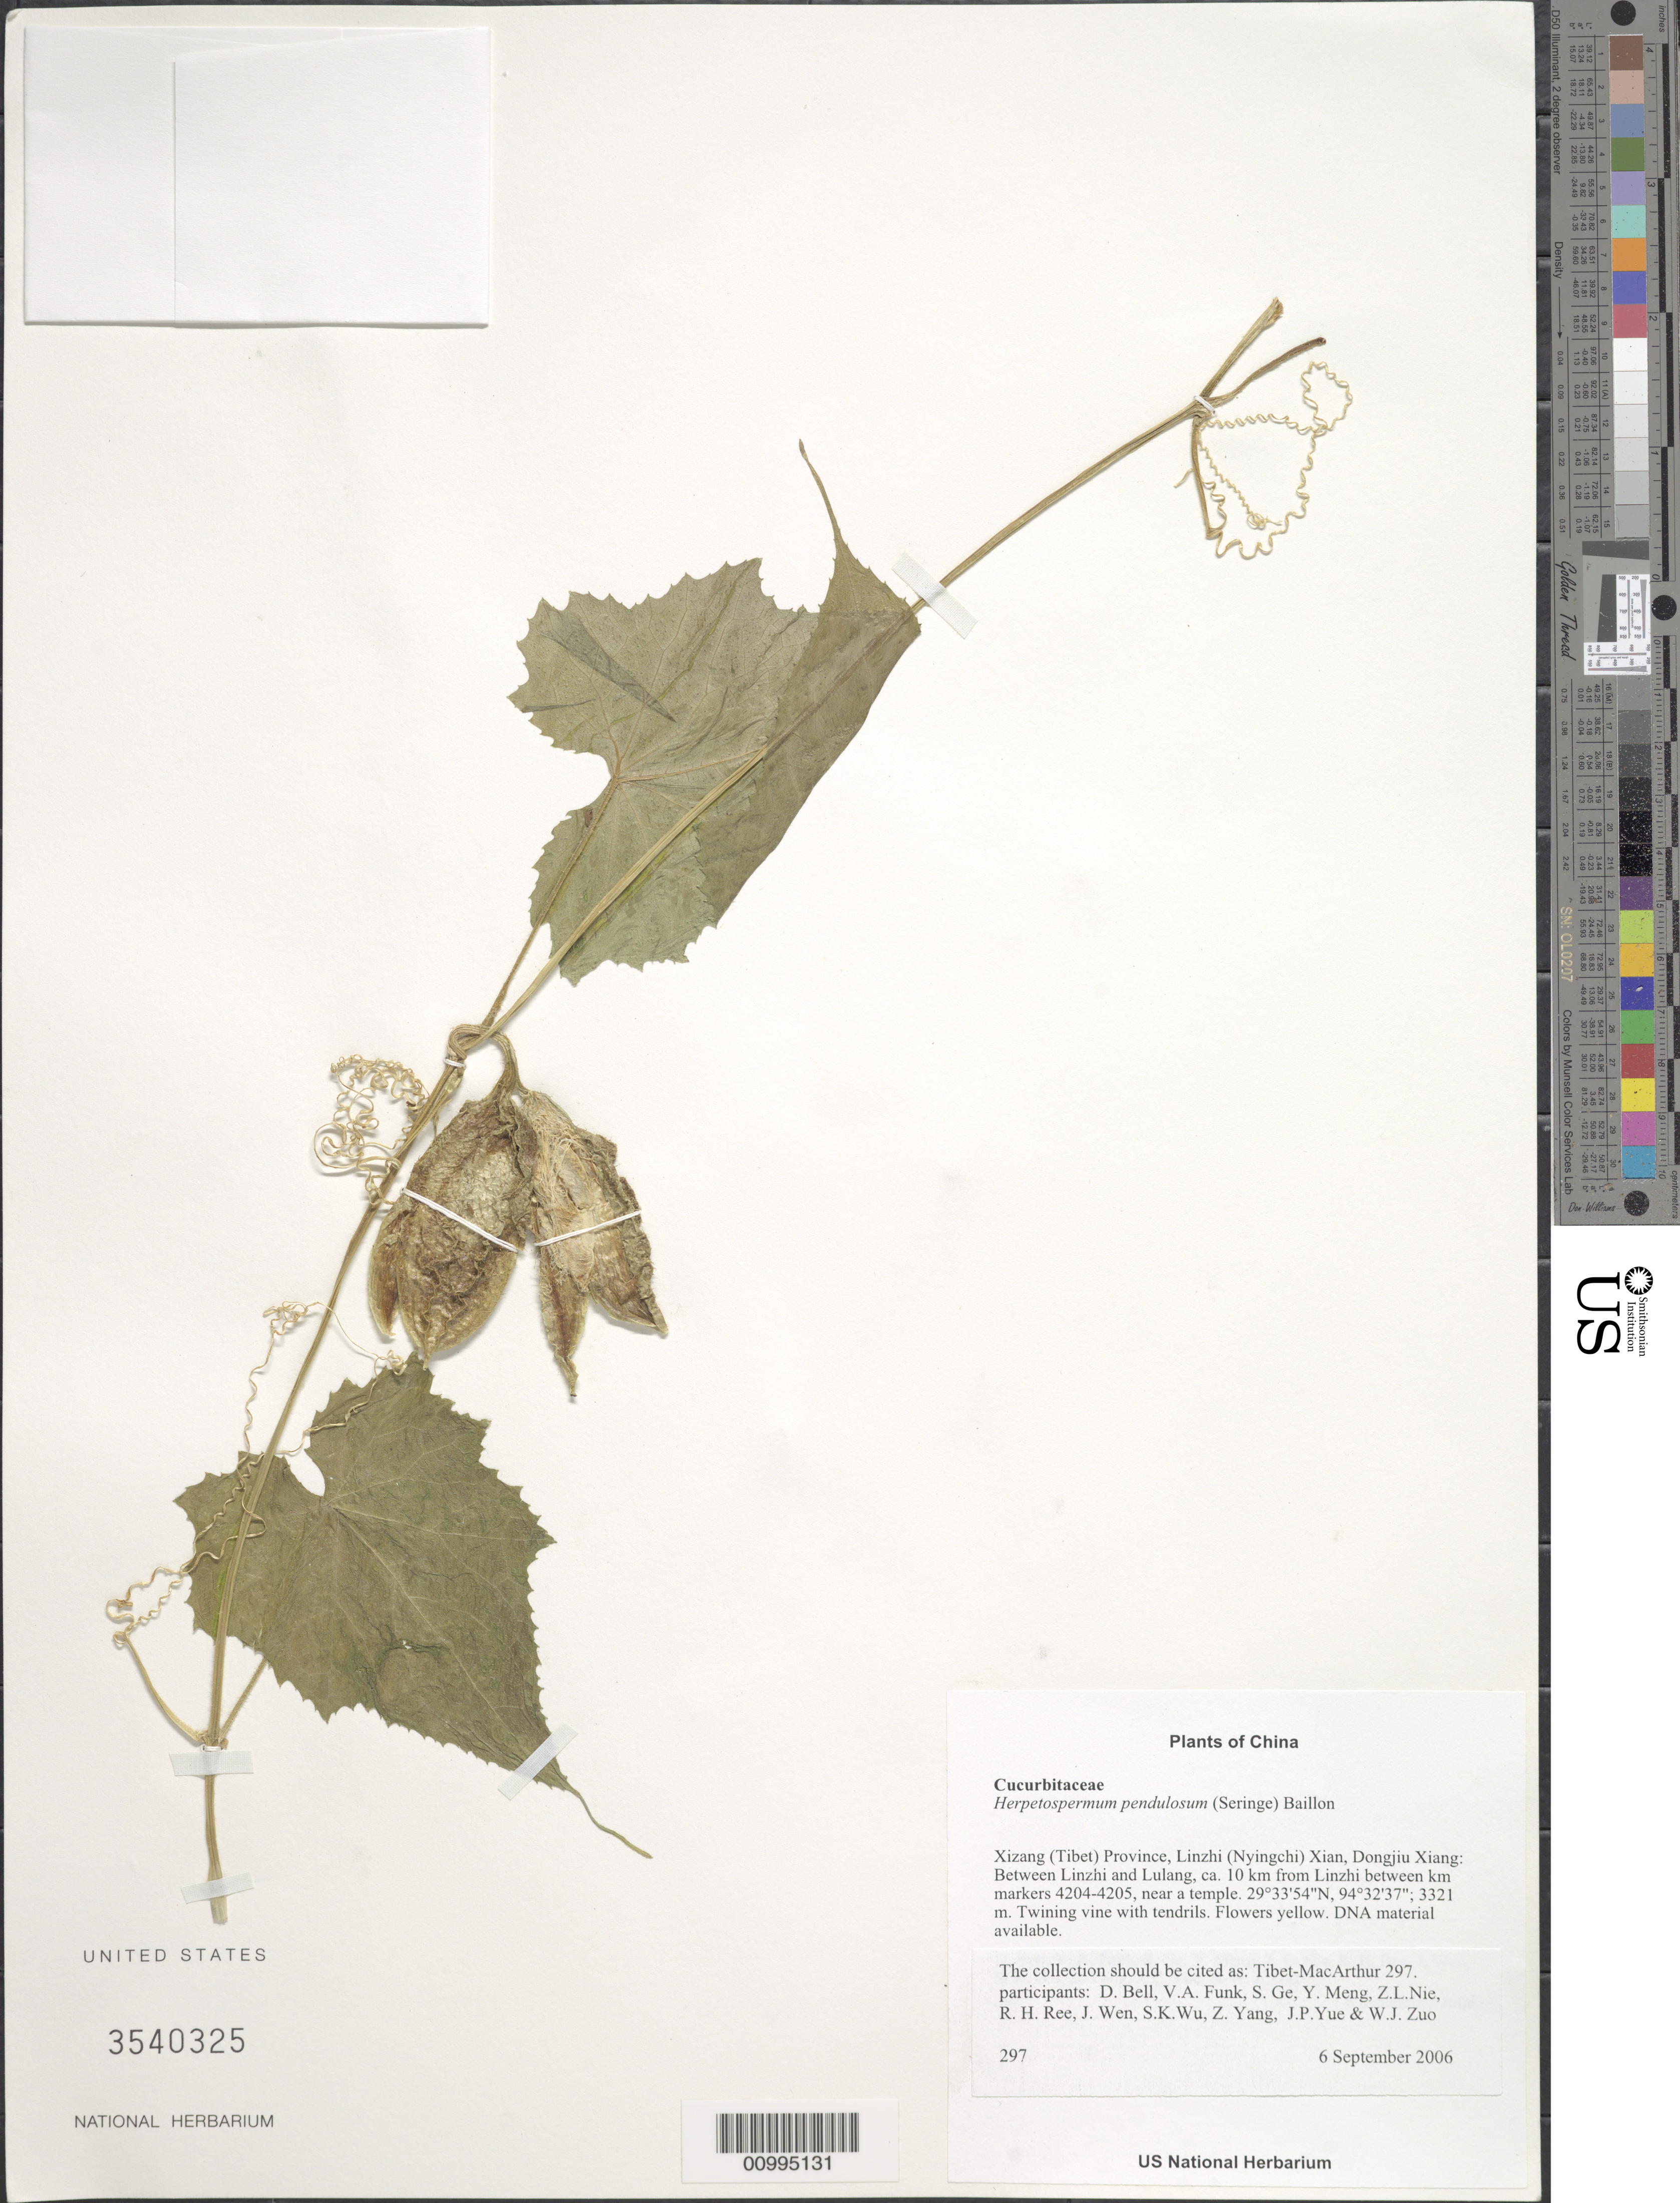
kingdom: Plantae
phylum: Tracheophyta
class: Magnoliopsida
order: Cucurbitales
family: Cucurbitaceae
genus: Herpetospermum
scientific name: Herpetospermum pendulosum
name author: (Ser.) C.B. Clarke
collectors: Tibet-MacArthur, D. A. Bell, V. Funk, S. Ge, Y. Meng, Z. Nie, R. Ree, J. Wen, S. K. Wu, Z. Yang, J. Yue & W. Zuo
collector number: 297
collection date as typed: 06 Sep 2006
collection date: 2006-09-06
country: China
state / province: Xizang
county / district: Linzhi (Nyingchi) Xian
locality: Dongjiu Xiang. Between Linzhi and Lulang, ca. 10 km from Linzhi between km markers 4204-4205, near a temple.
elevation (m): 3321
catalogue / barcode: US 3540325